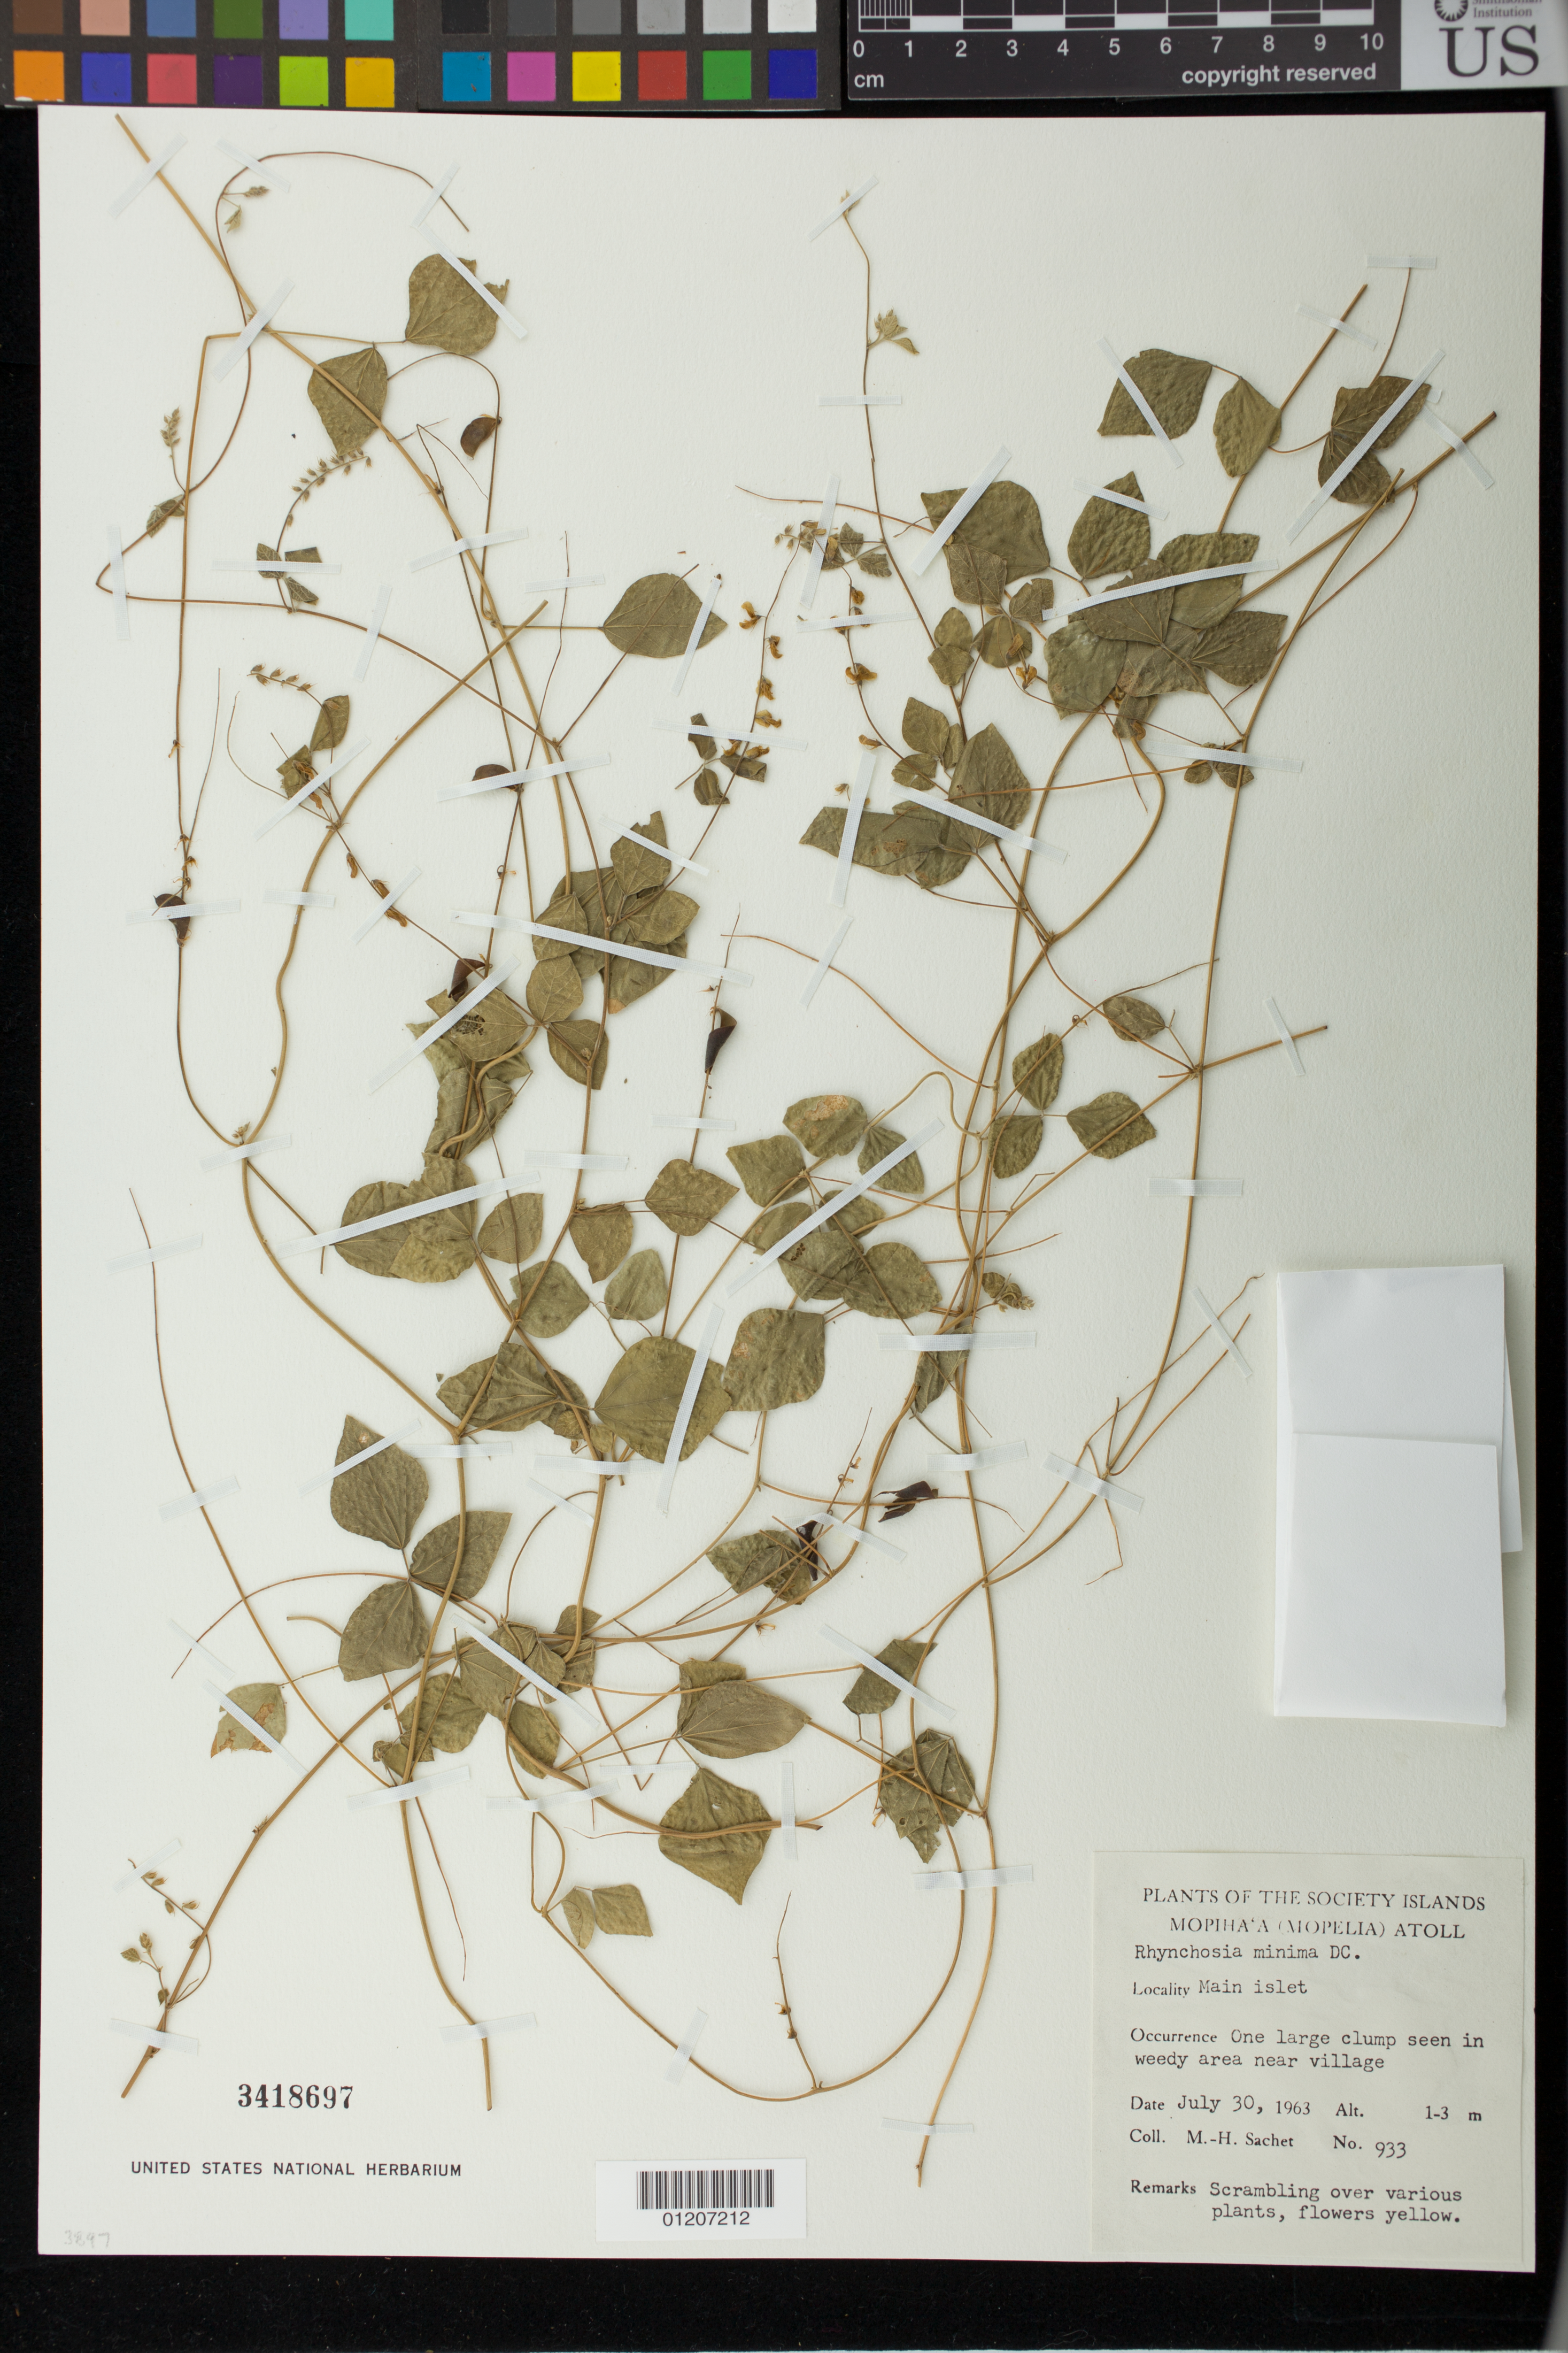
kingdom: Plantae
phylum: Tracheophyta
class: Magnoliopsida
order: Fabales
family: Fabaceae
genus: Rhynchosia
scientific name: Rhynchosia minima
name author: (L.) DC.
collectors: M.-H. Sachet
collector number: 933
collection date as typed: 30 Jul 1963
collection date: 1963-07-30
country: French Polynesia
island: Maupihaa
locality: Mopiha'a (Mopelia) Atoll. Main islet.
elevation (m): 1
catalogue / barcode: US 3418697